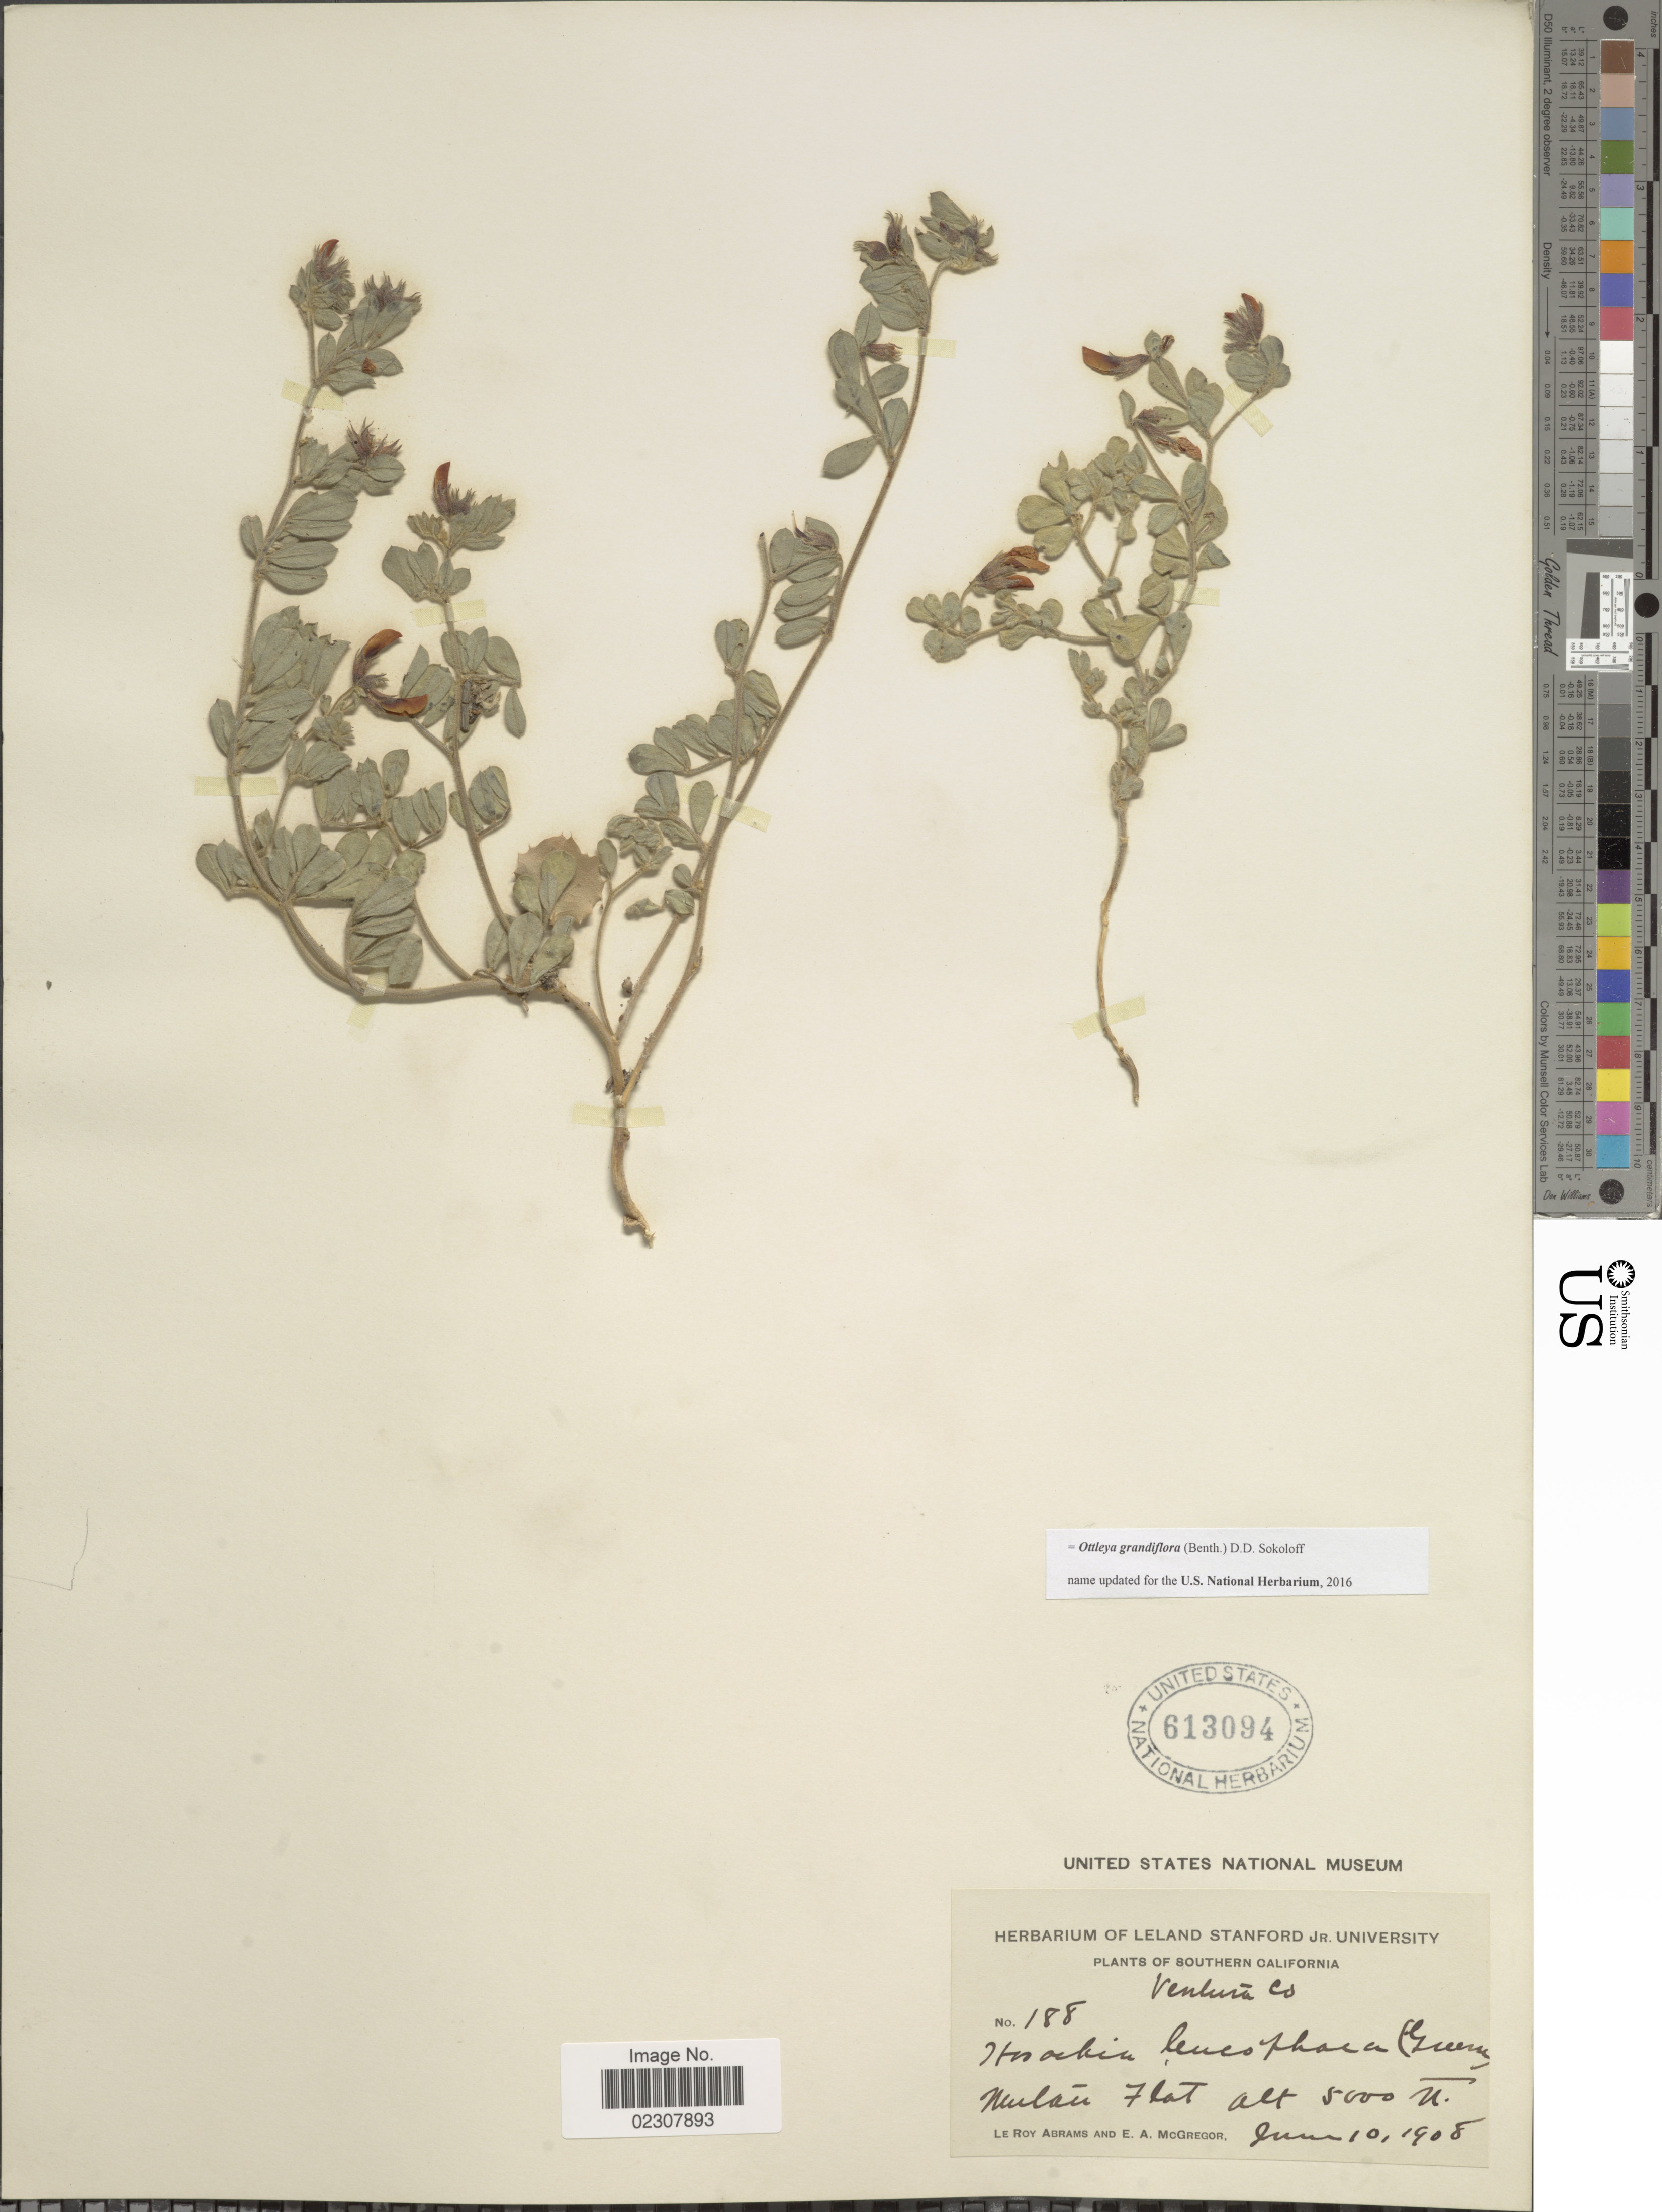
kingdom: Plantae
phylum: Tracheophyta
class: Magnoliopsida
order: Fabales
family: Fabaceae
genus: Ottleya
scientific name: Ottleya grandiflora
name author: (Benth.) D.D. Sokoloff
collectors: L. Abrams & E. A. McGregor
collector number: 188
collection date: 1908-06-10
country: United States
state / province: California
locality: Southern California, Mutau Flat.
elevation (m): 1524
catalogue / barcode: US 613094